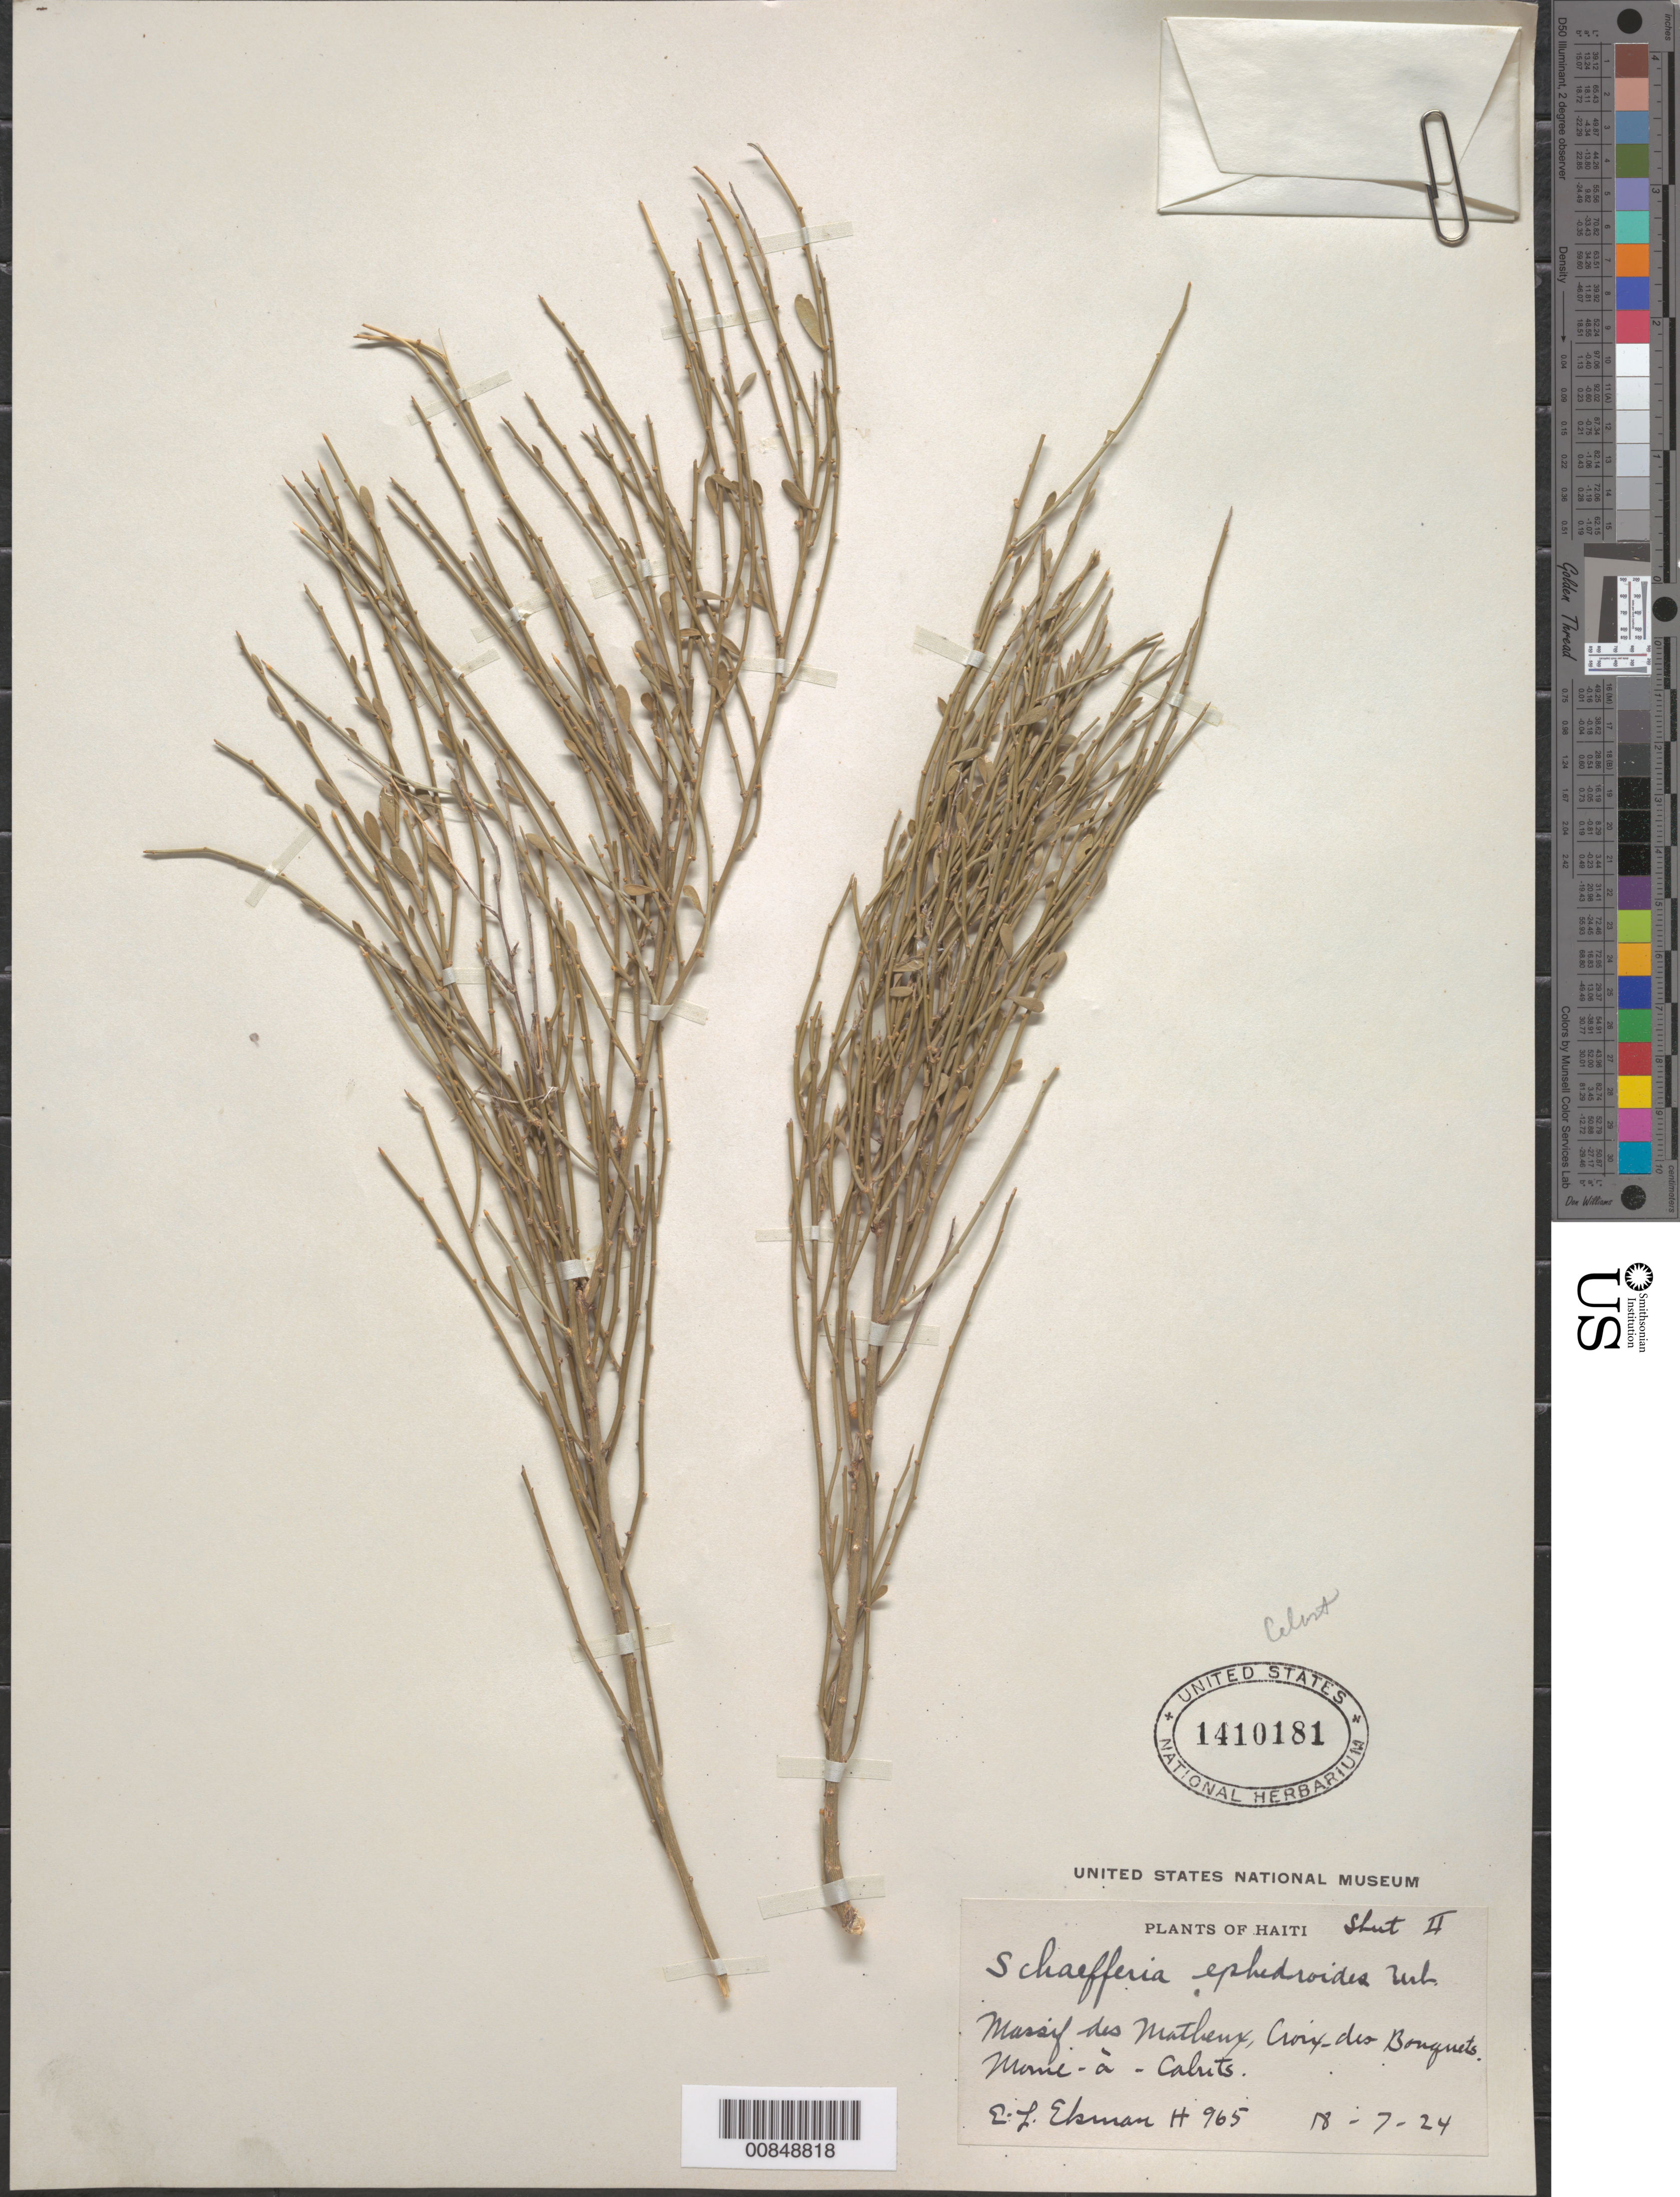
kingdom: Plantae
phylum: Tracheophyta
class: Magnoliopsida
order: Celastrales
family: Celastraceae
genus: Schaefferia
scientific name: Schaefferia ephedroides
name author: Urb.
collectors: E. L. Ekman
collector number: H 965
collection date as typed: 18 Jul 1924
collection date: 1924-07-18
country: Haiti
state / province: Ouest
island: Hispaniola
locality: Massif des Matheux, Croix-des-Bouquets, Morne-à-Cabrits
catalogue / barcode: US 1410181